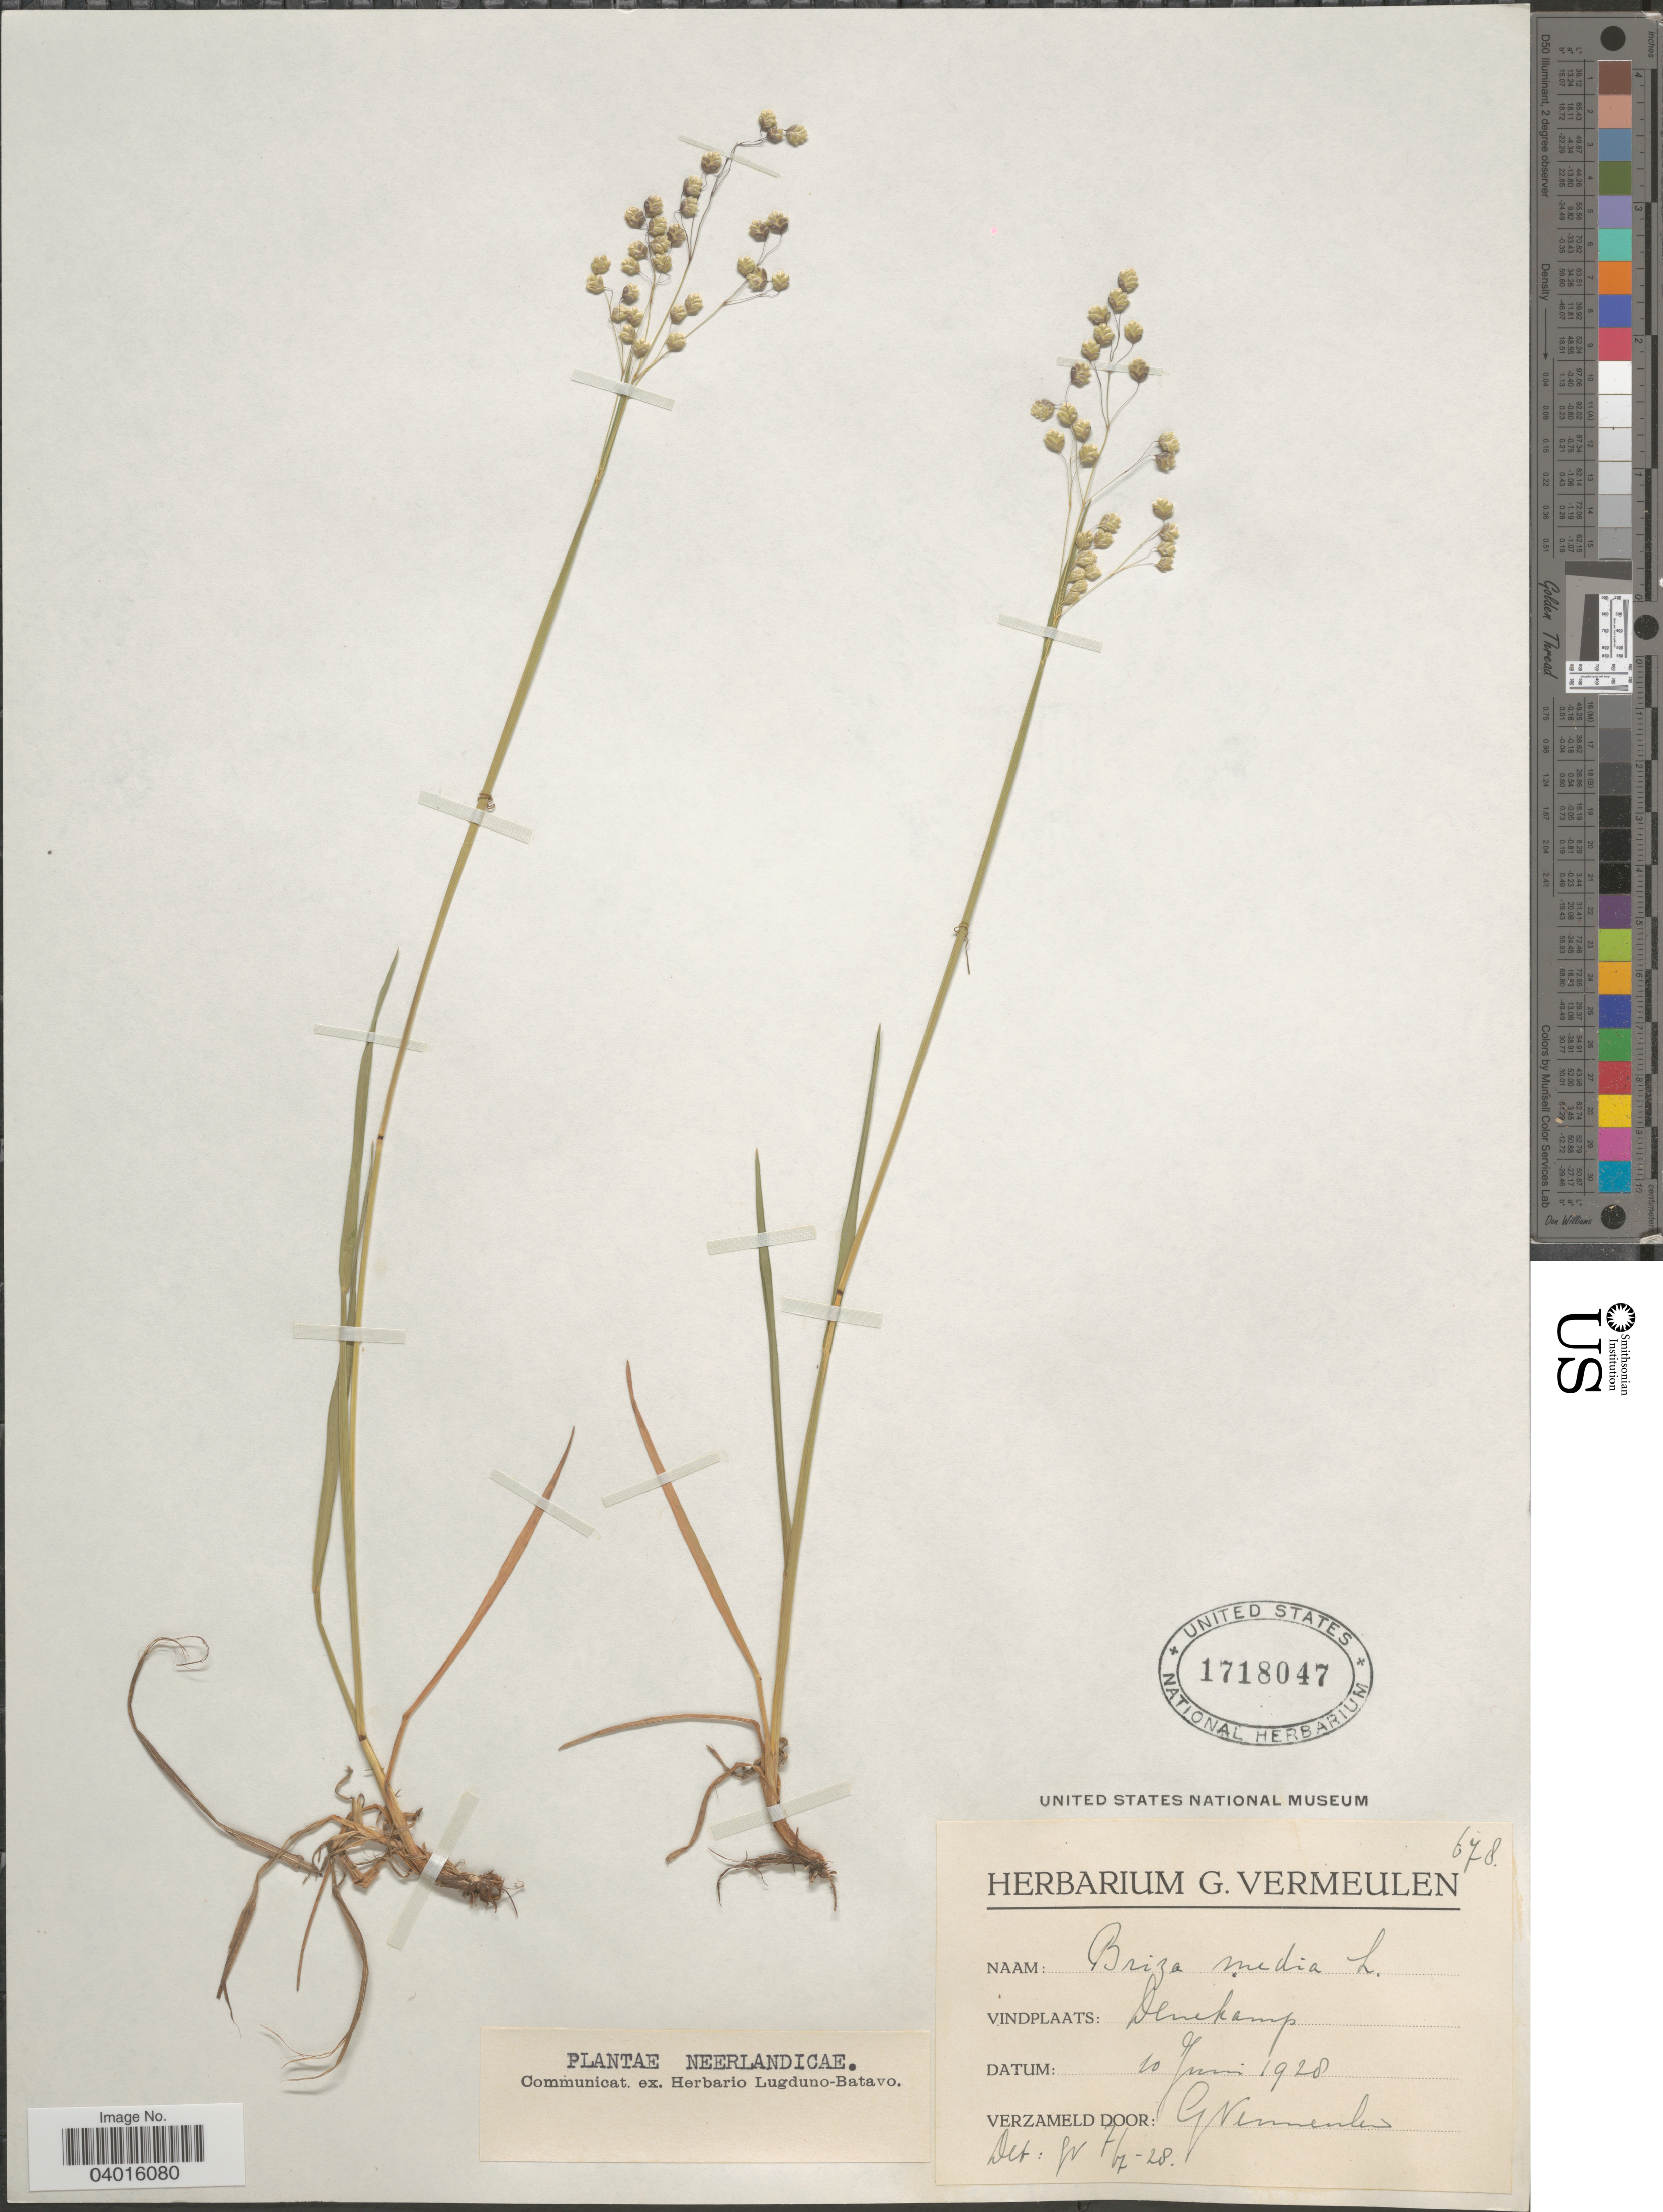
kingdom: Plantae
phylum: Tracheophyta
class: Liliopsida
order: Poales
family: Poaceae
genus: Briza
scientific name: Briza media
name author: L.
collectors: G. Vermeulen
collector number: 678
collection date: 1928-06-20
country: Netherlands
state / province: Overijssel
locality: Neerlandicae. Denekamp.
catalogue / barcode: US 1718047